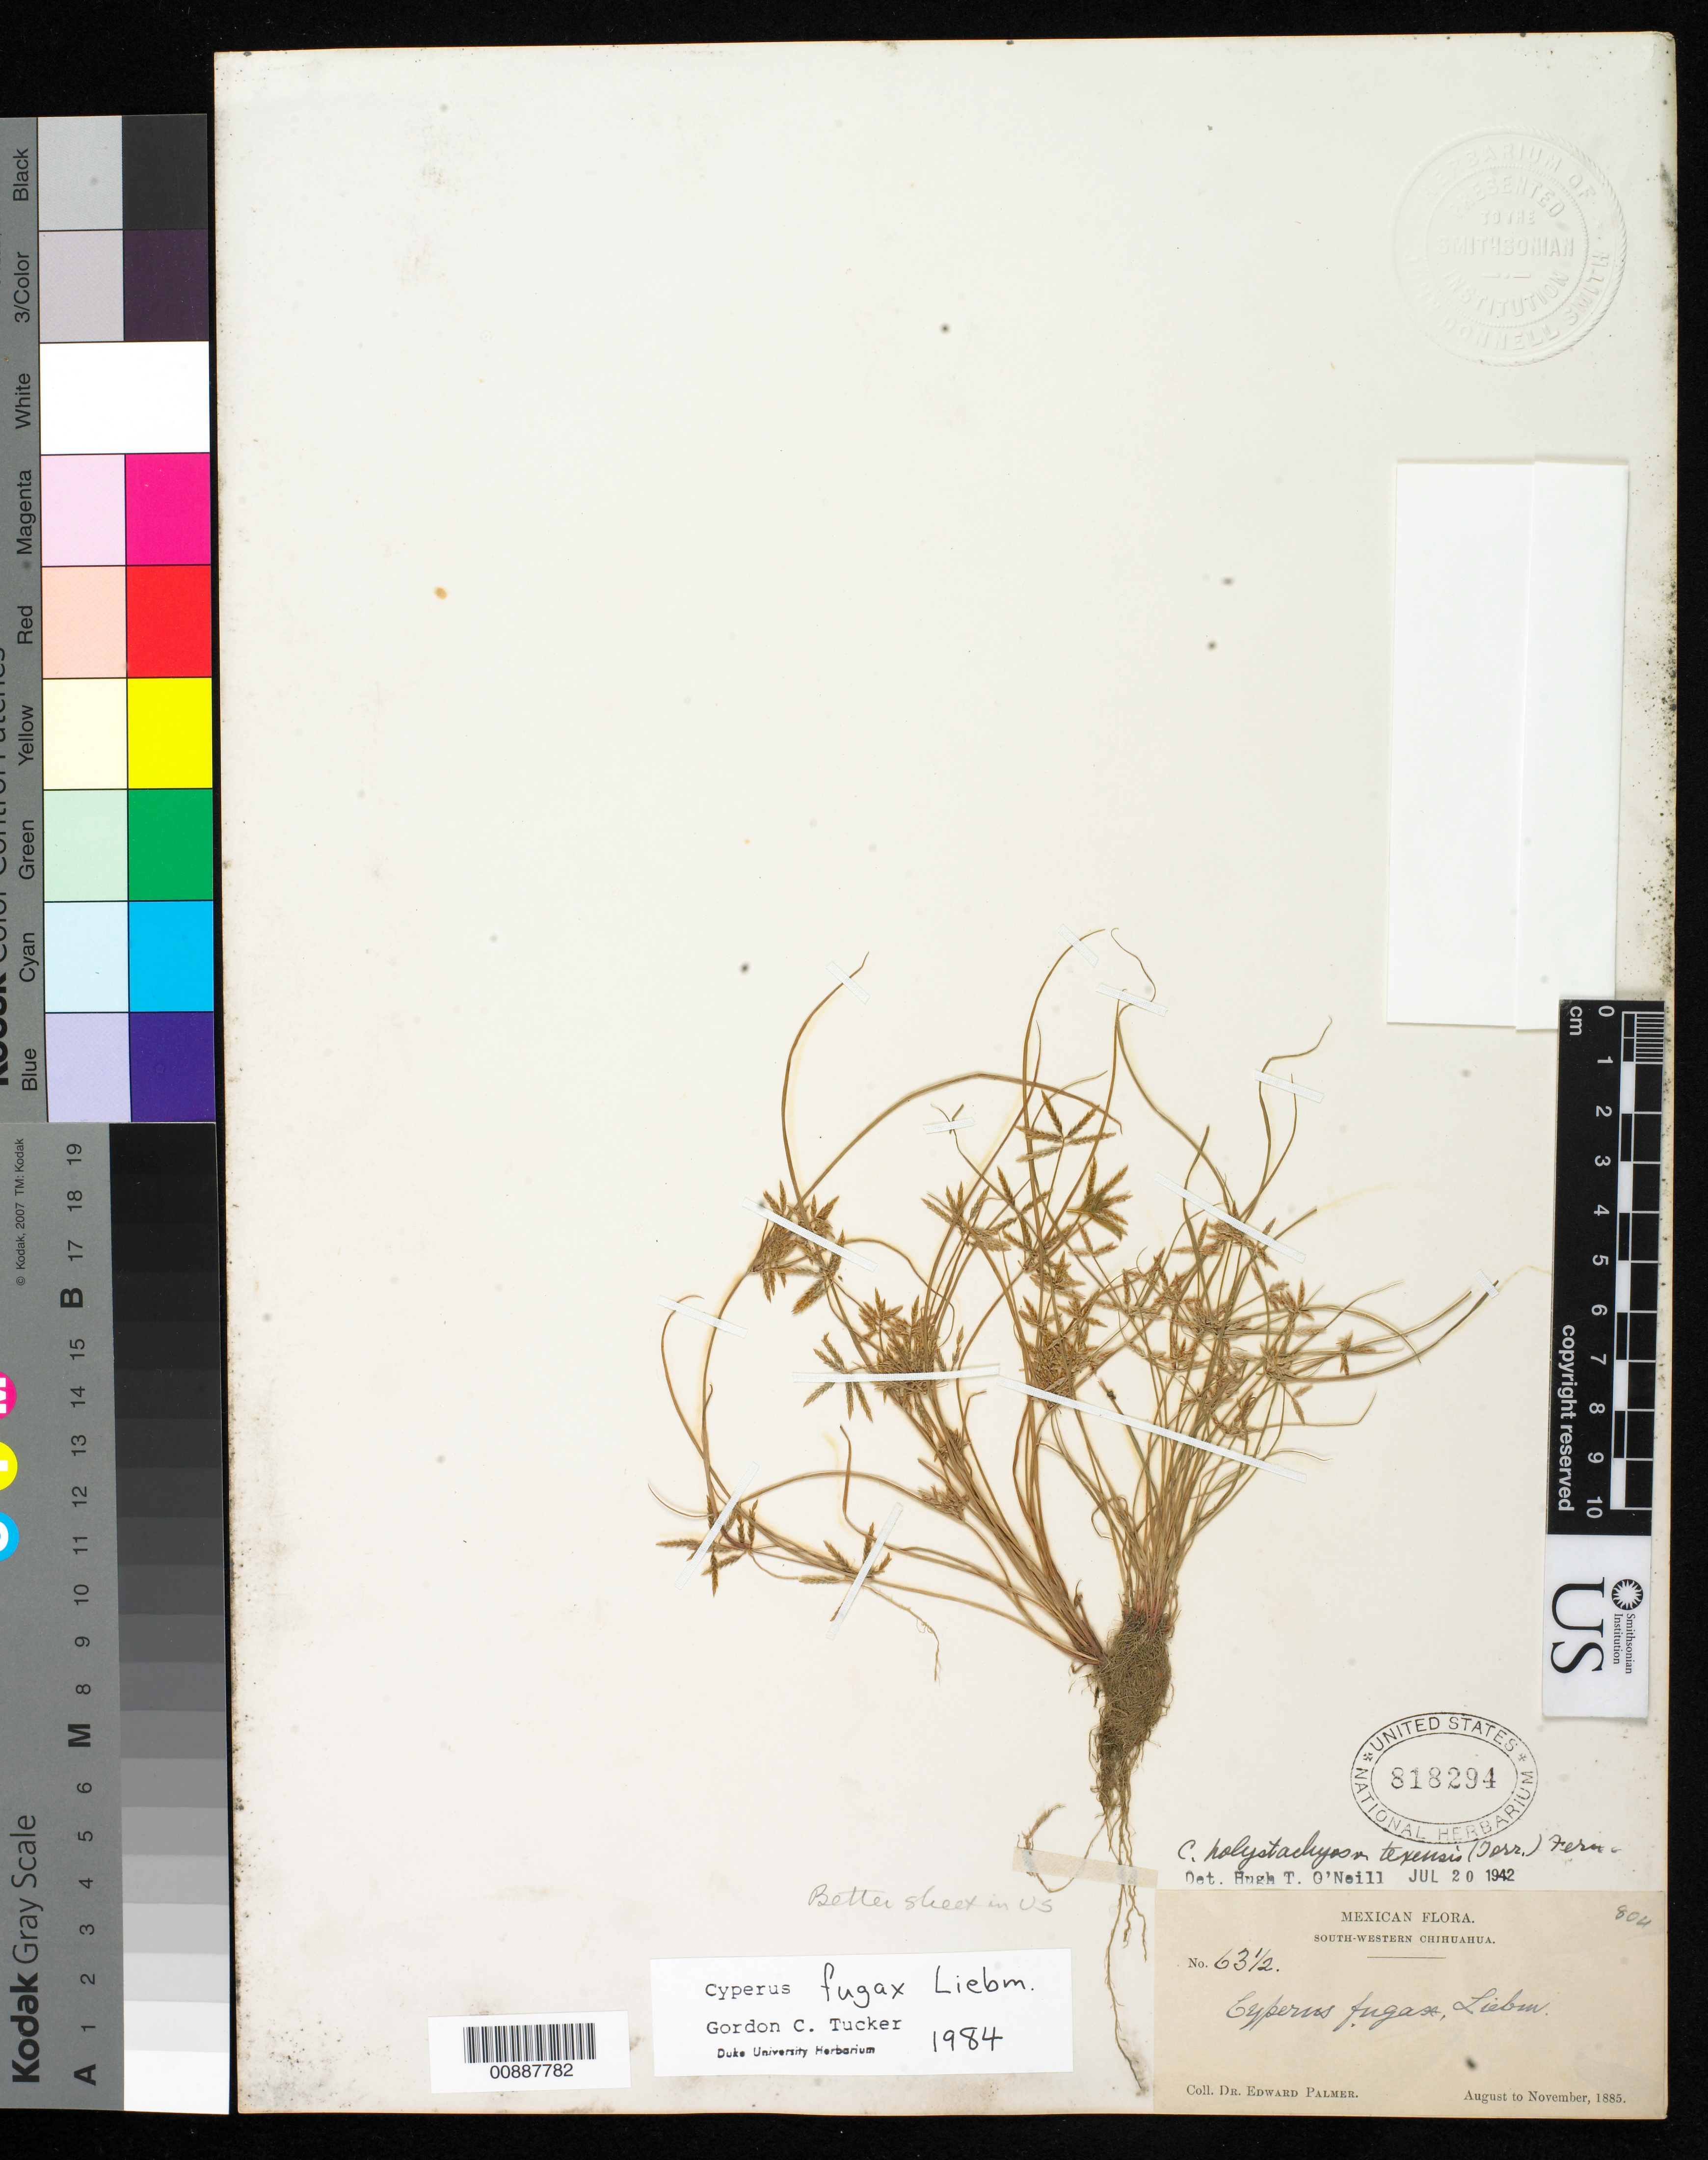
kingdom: Plantae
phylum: Tracheophyta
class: Liliopsida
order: Poales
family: Cyperaceae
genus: Cyperus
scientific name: Cyperus fugax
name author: Liebm.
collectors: E. Palmer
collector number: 63½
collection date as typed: Aug 1885 to -- Nov 1885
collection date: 1885-08/1885-11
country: Mexico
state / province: Chihuahua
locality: South-Western Chihuahua.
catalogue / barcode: US 818294